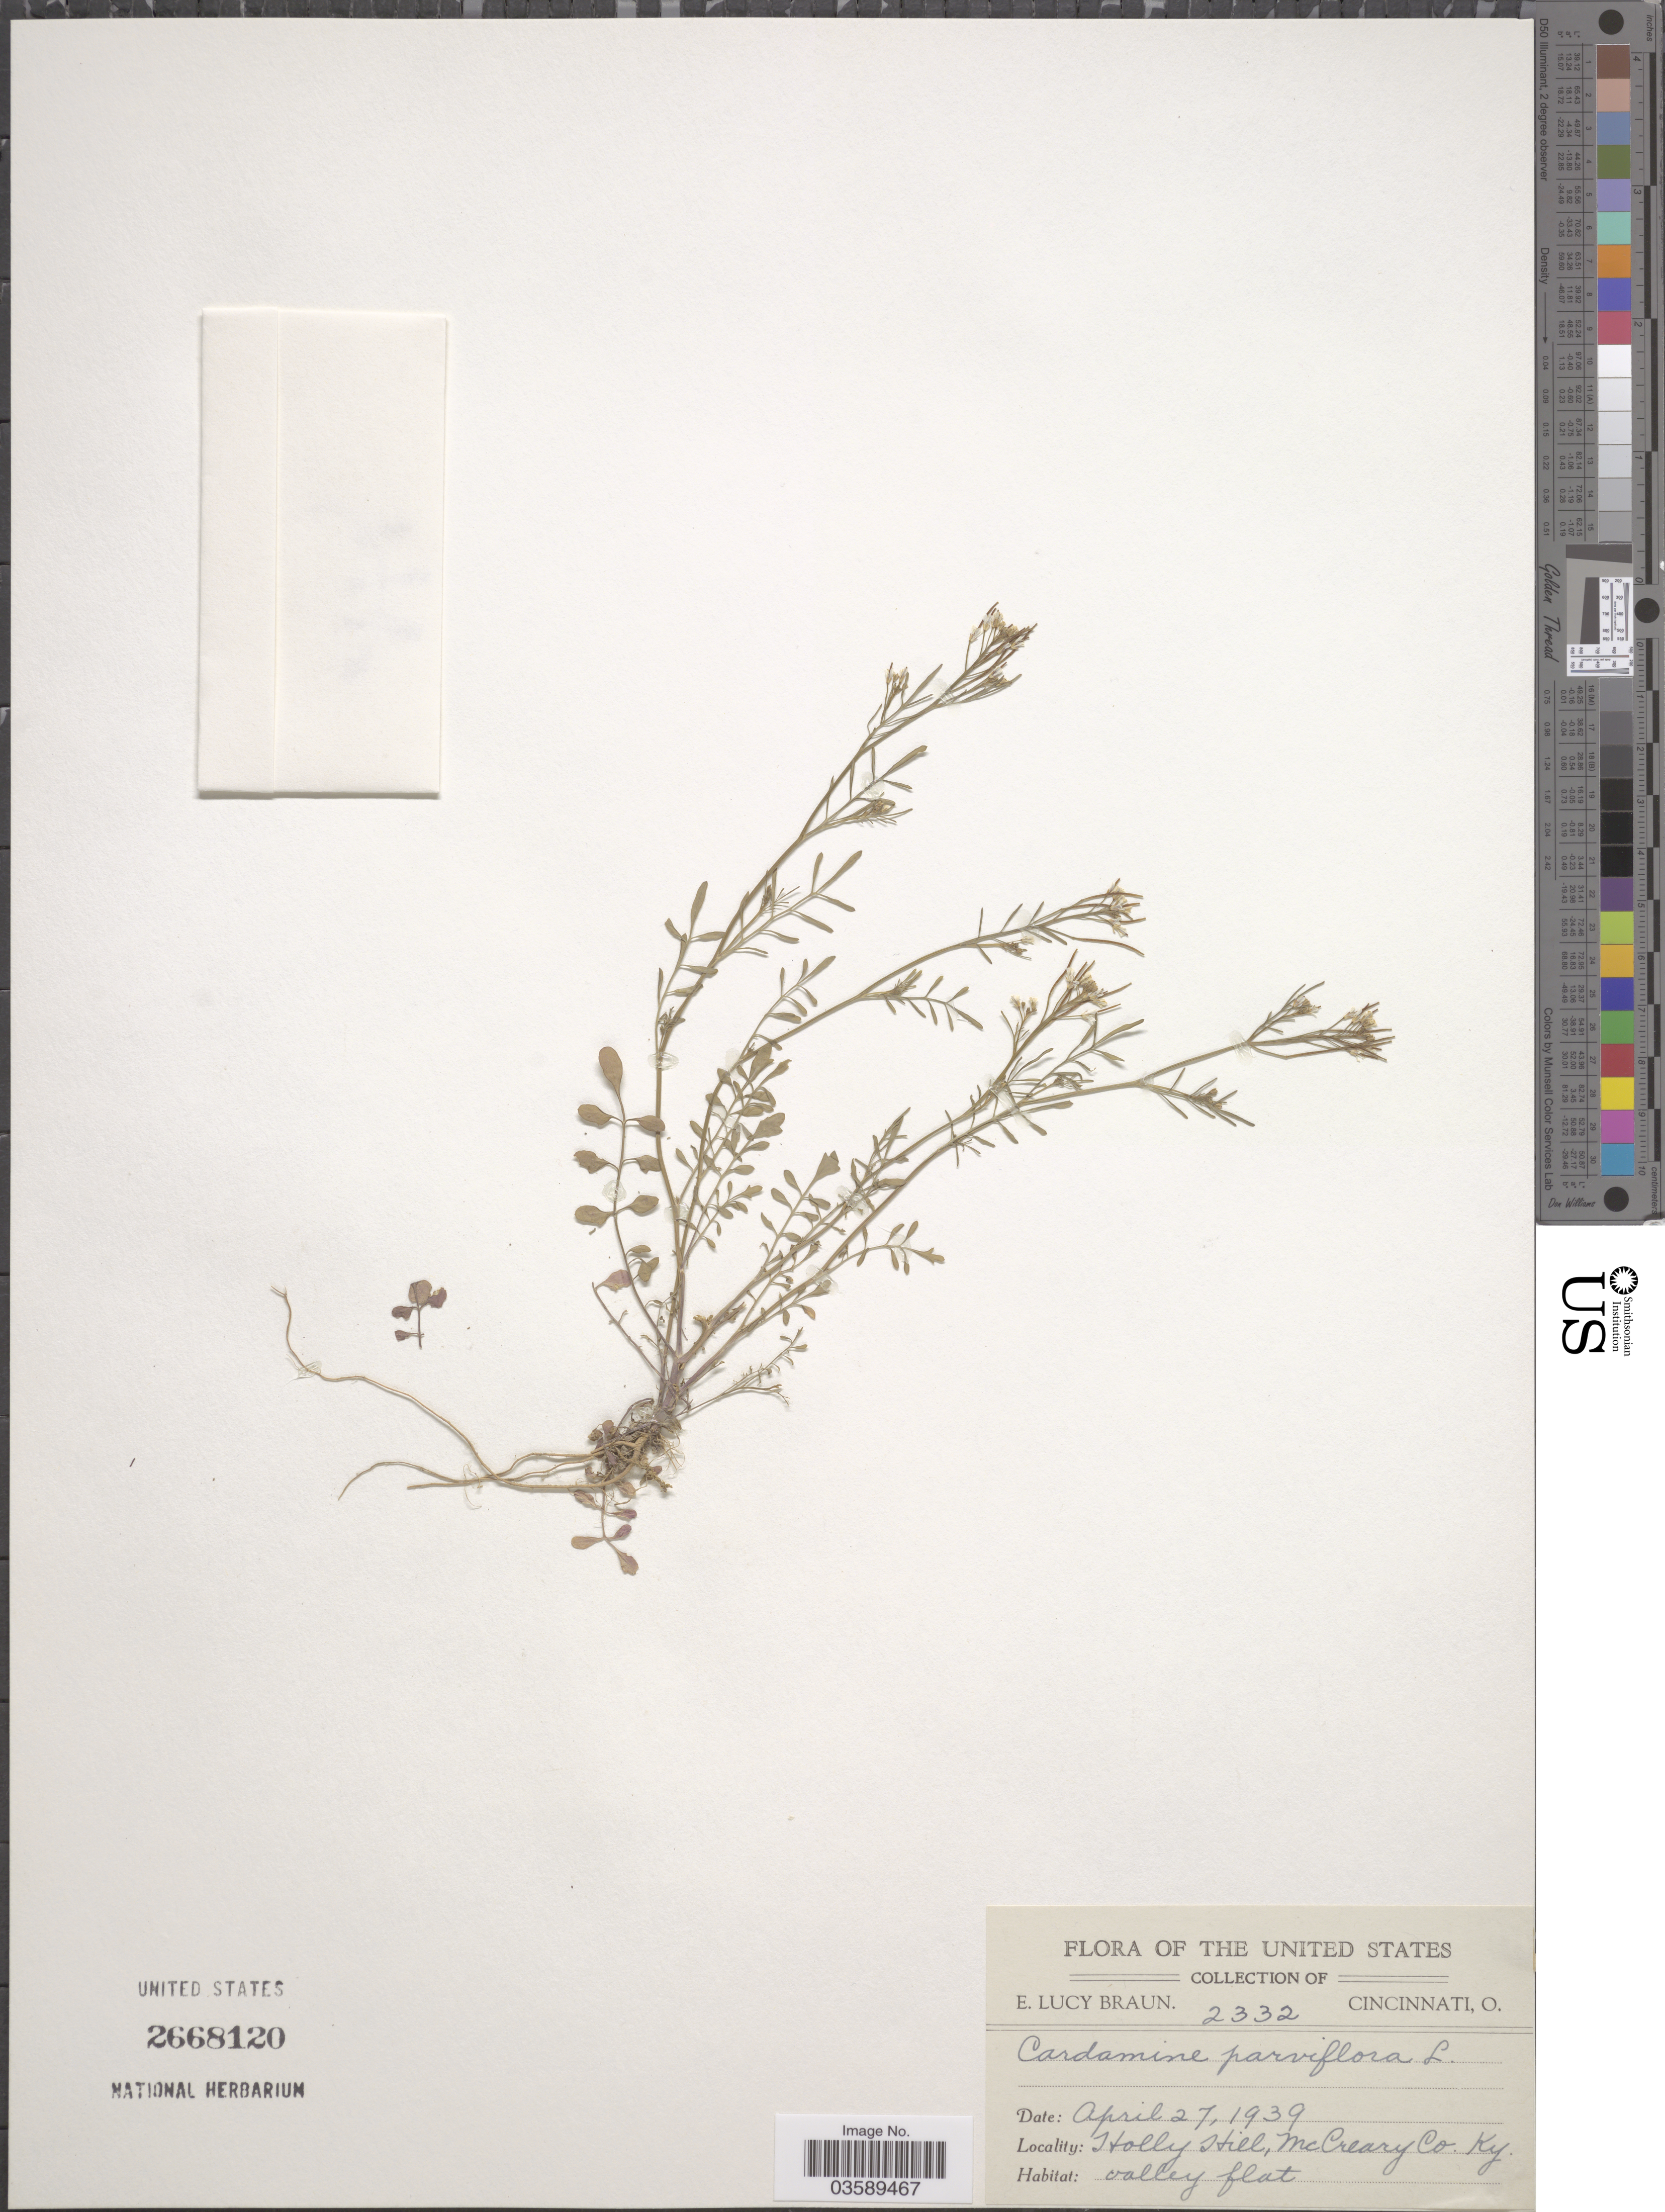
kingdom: Plantae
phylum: Tracheophyta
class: Magnoliopsida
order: Brassicales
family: Brassicaceae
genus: Cardamine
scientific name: Cardamine parviflora var. arenicola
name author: (Britton) O.E. Schulz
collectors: E. L. Braun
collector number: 2332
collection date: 1939-04-27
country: United States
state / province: Kentucky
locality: Holly Hill, McCreary Co.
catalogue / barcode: US 2668120